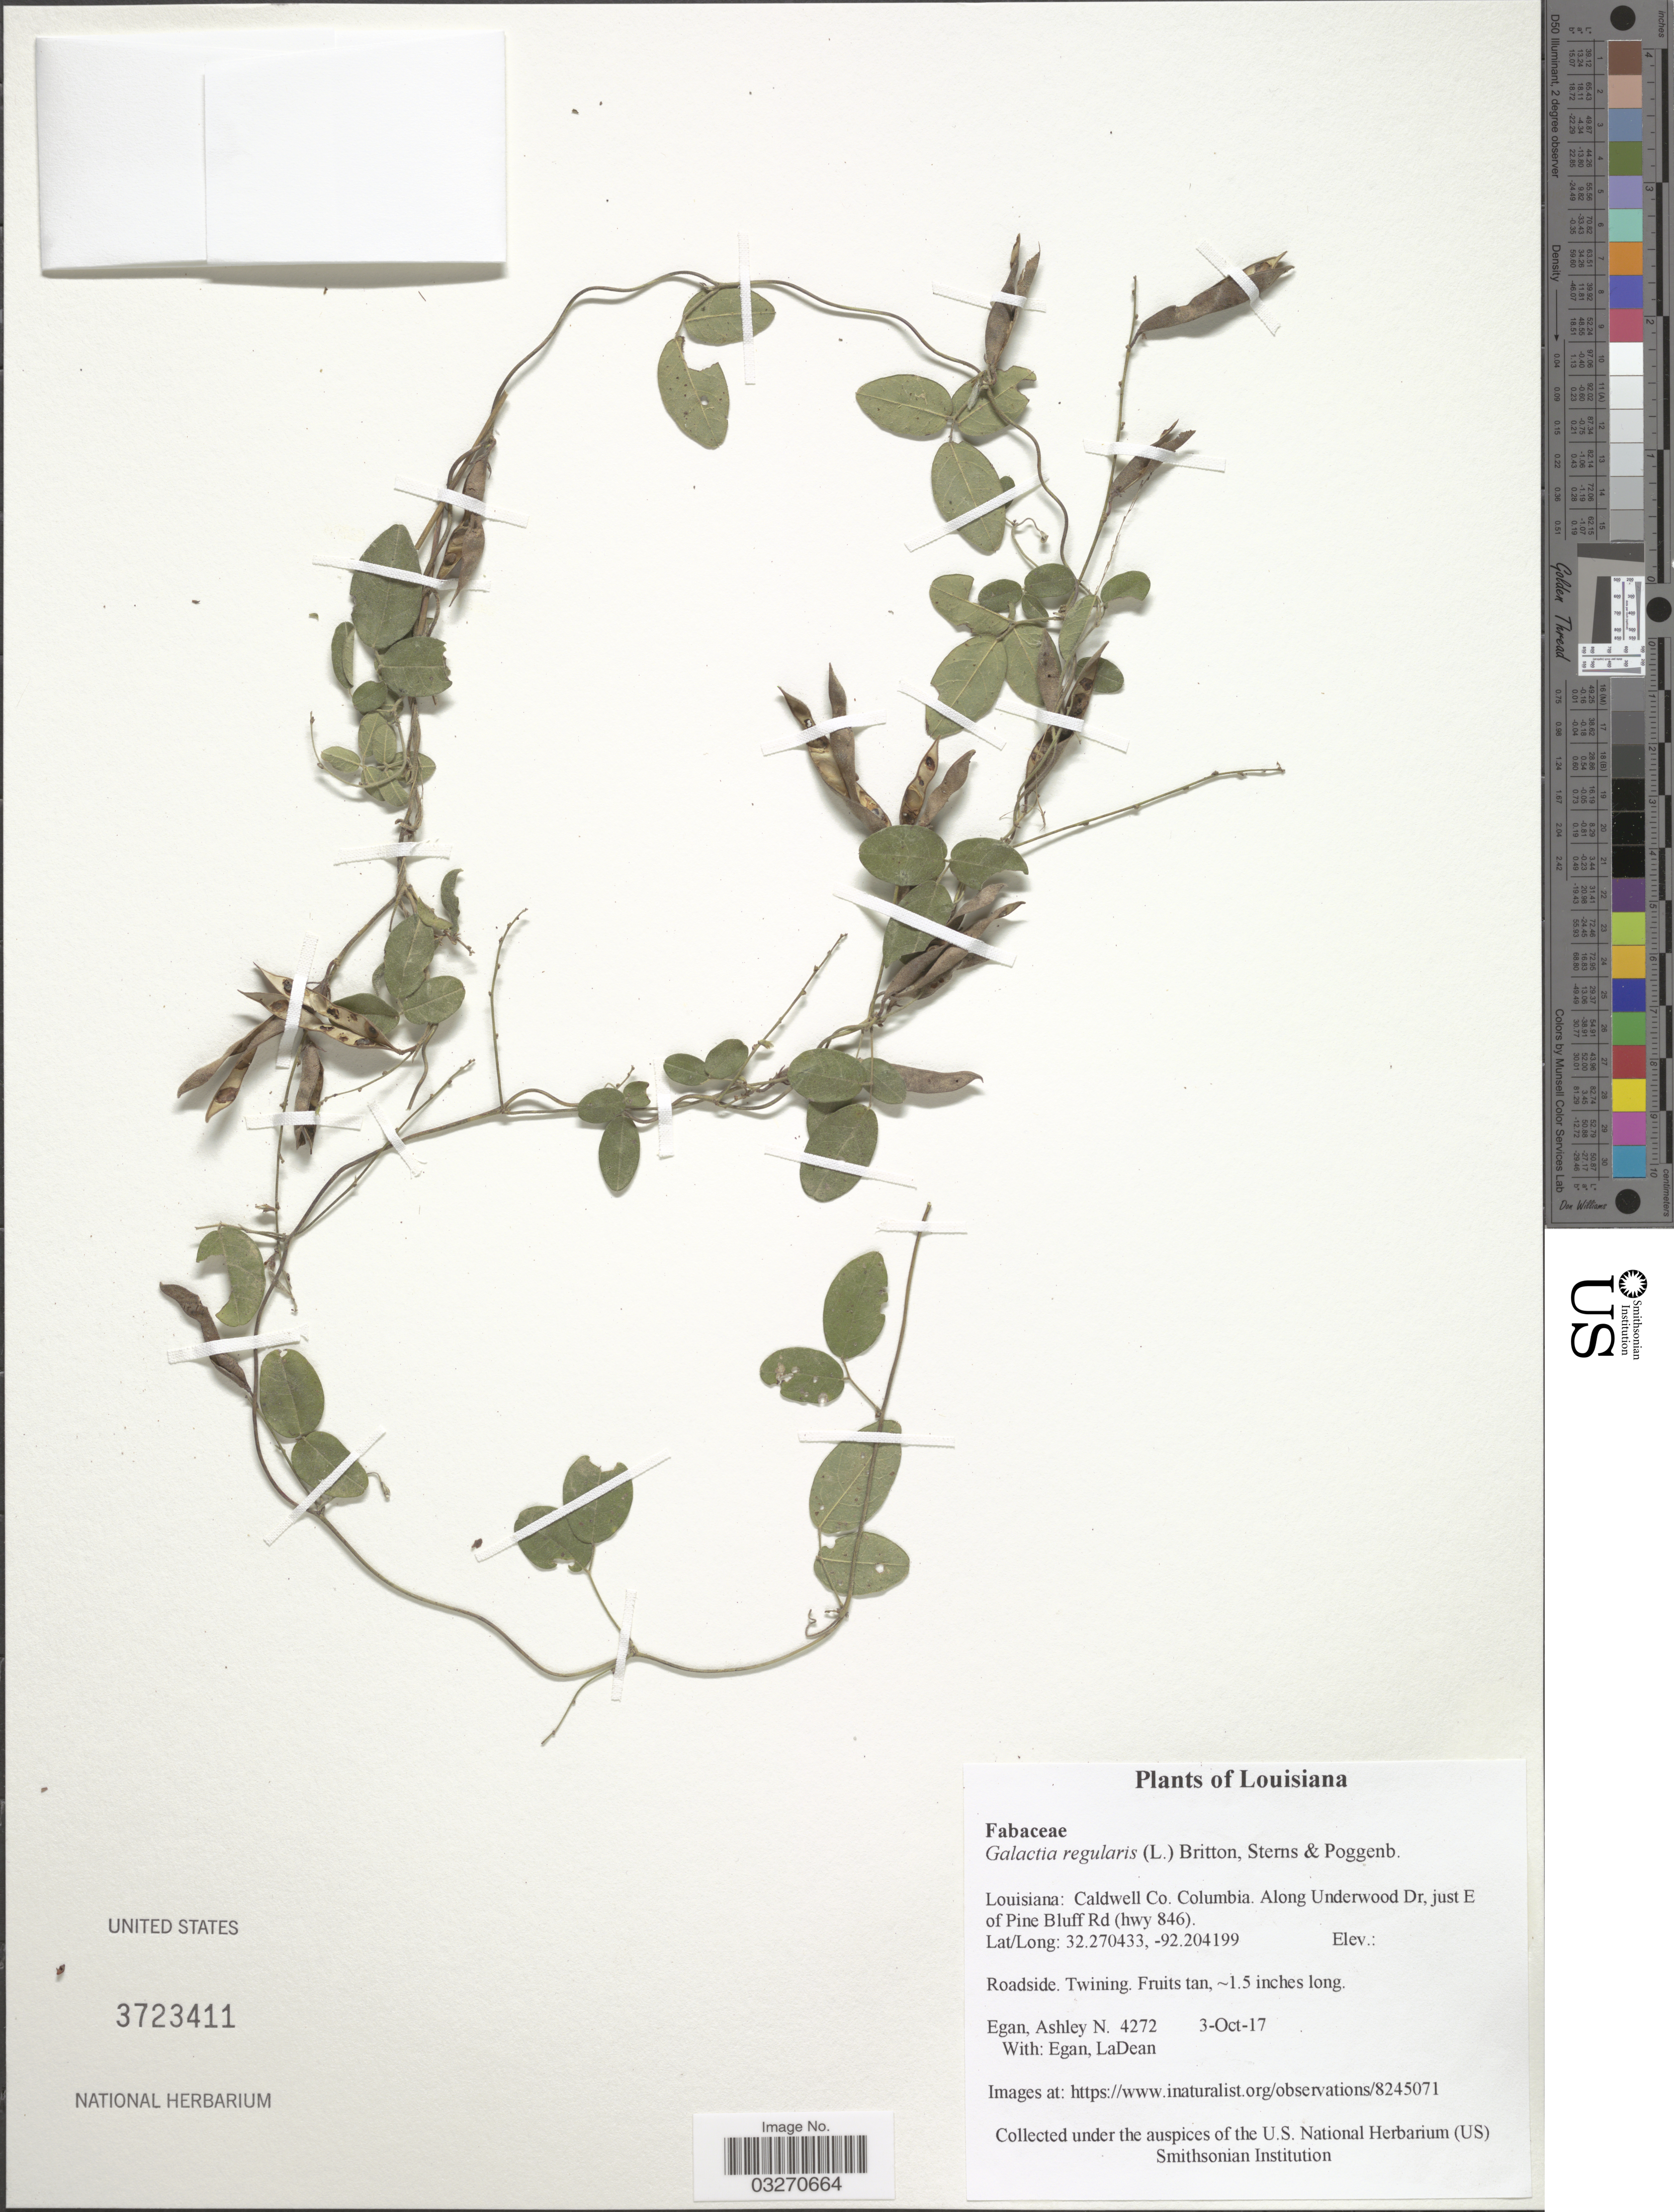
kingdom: Plantae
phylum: Tracheophyta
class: Magnoliopsida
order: Fabales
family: Fabaceae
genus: Galactia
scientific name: Galactia regularis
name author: (L.) Britton, Stearns & Poggenb.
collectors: A. N. Egan & E. Ladean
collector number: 4272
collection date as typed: Transcribed d/m/y: 3/10/17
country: United States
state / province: Louisiana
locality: Caldwell Co. Columbia. Along Underwood Dr, just E of Pine Bluff Rd (hwy 846).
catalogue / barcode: US 3723411